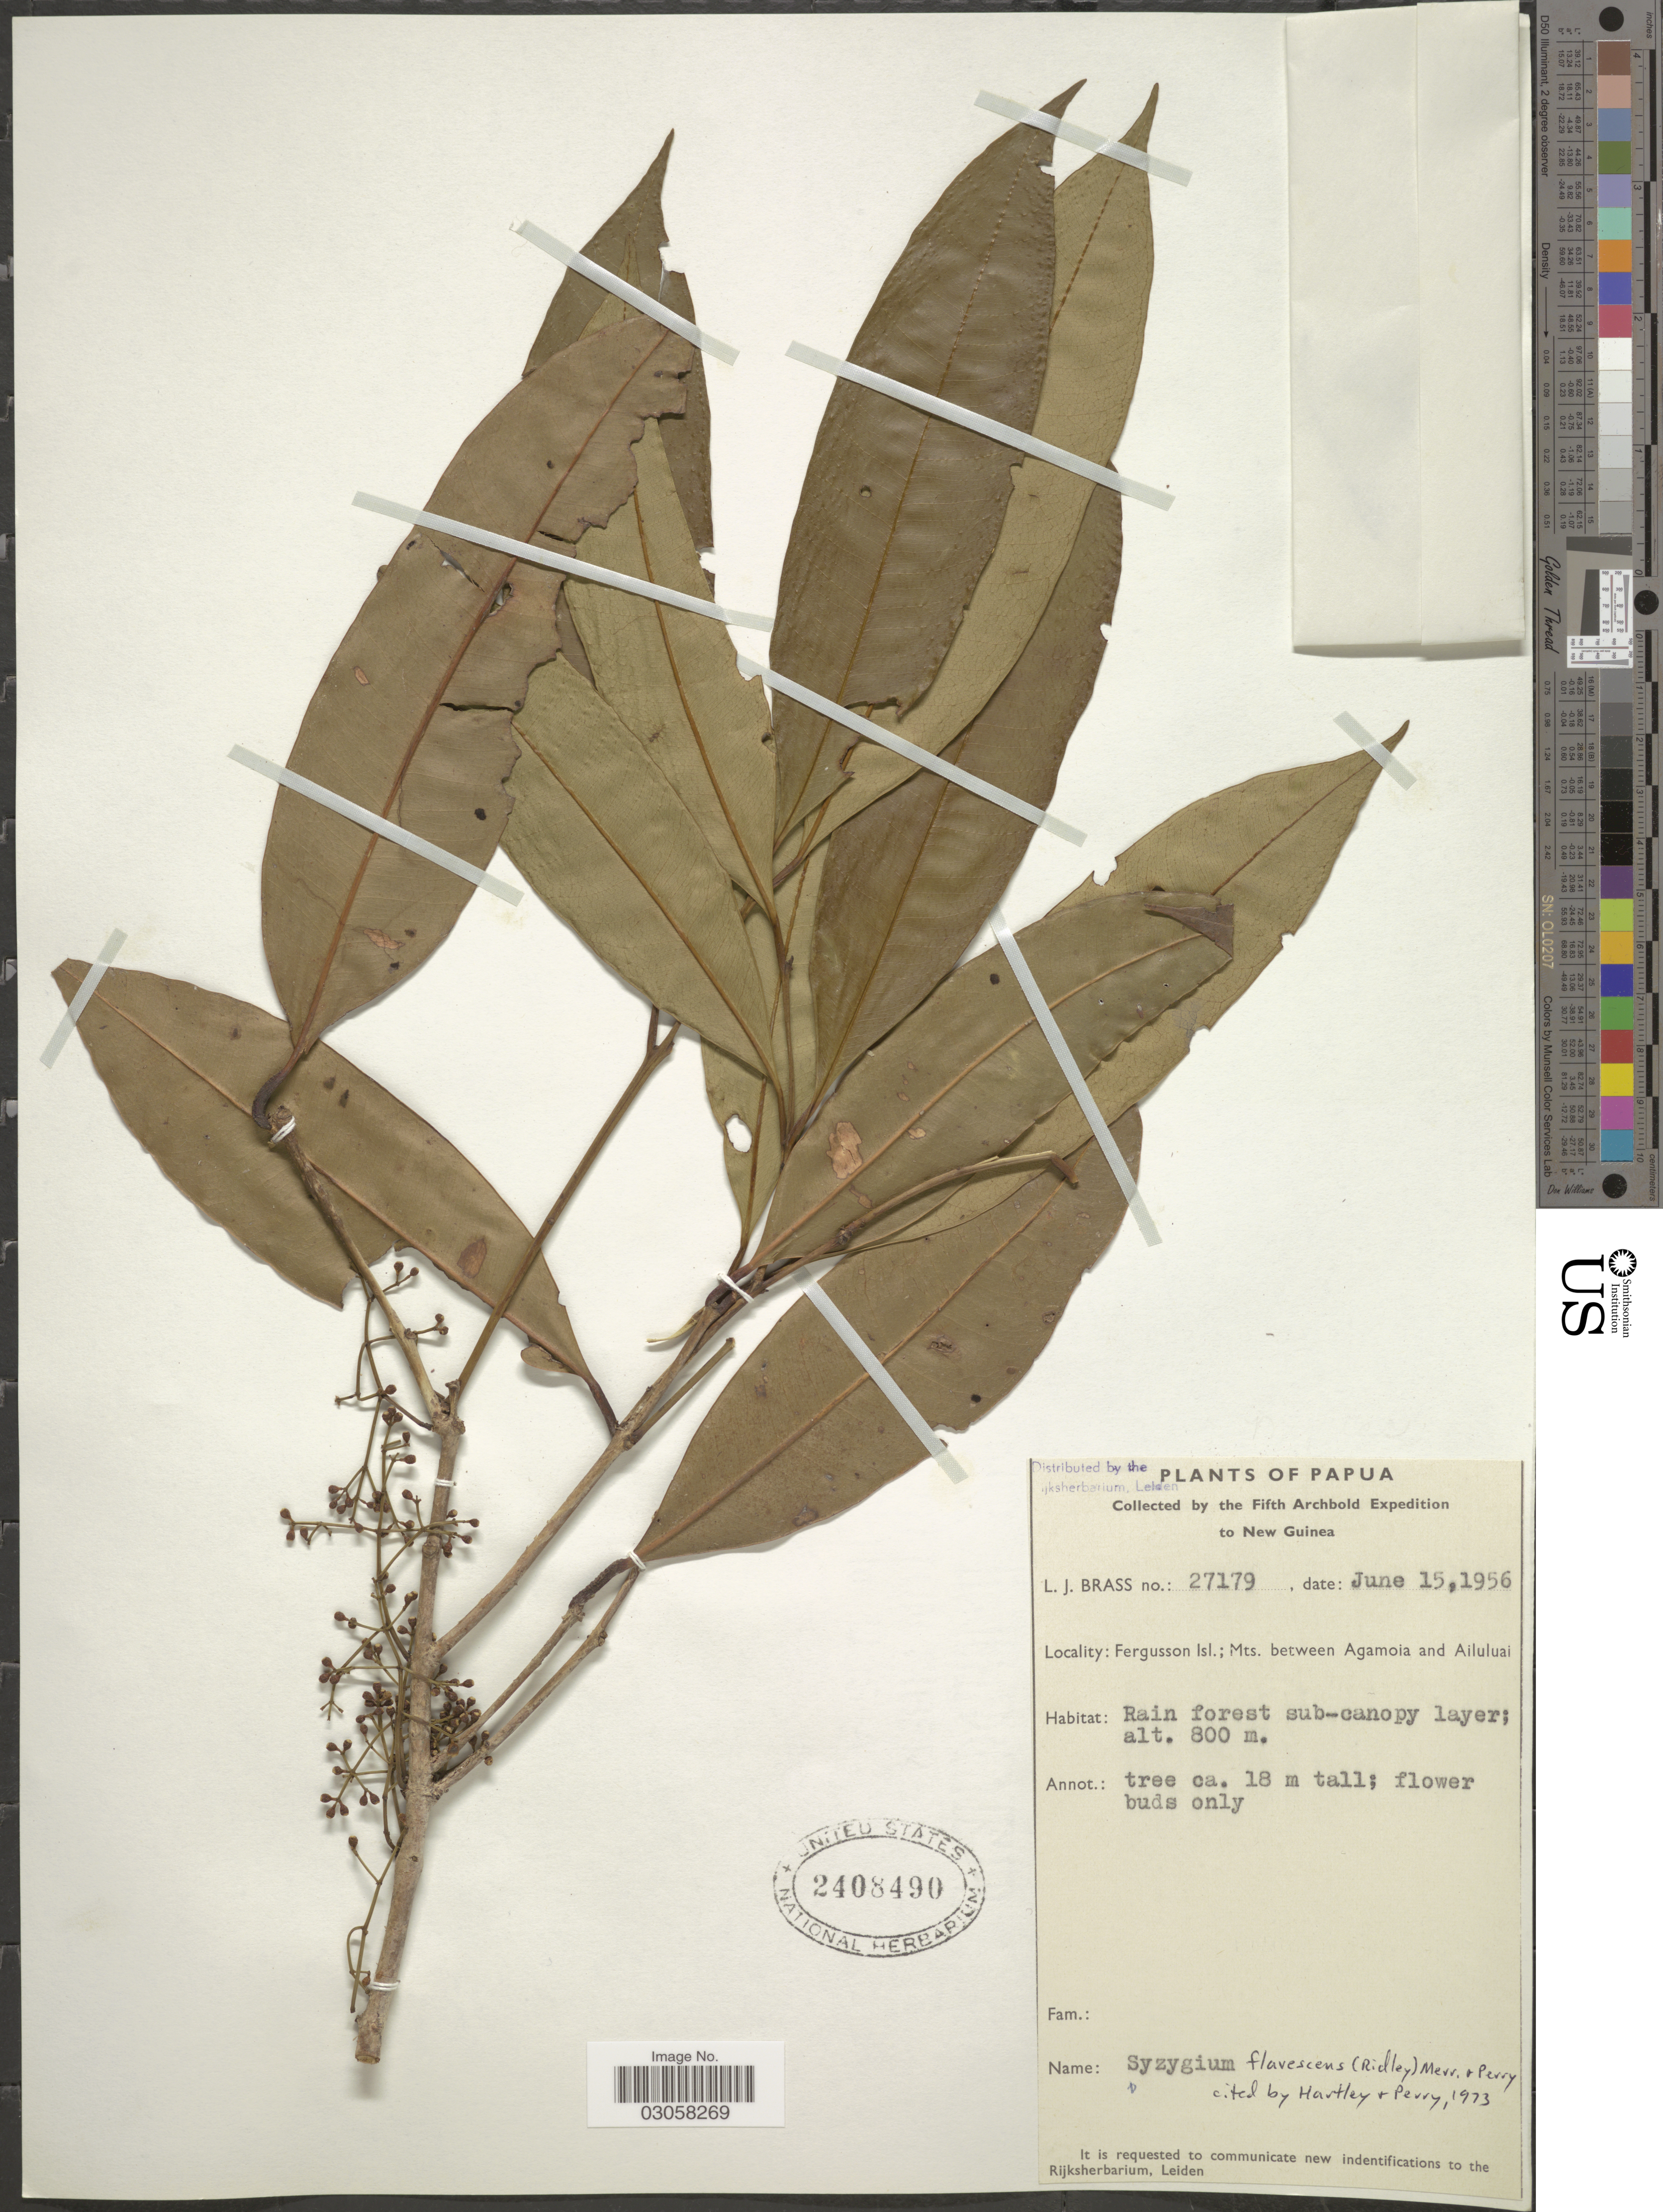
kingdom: Plantae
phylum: Tracheophyta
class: Magnoliopsida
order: Myrtales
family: Myrtaceae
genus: Syzygium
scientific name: Syzygium flavescens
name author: Merr. & L.M. Perry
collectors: L. J. Brass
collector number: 27179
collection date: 1956-06-15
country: Papua New Guinea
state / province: Milne Bay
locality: Papua. New Guinea. Fergusson Isl.; Mts. between Agamoia and Ailuluai.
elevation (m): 800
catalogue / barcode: US 2408490